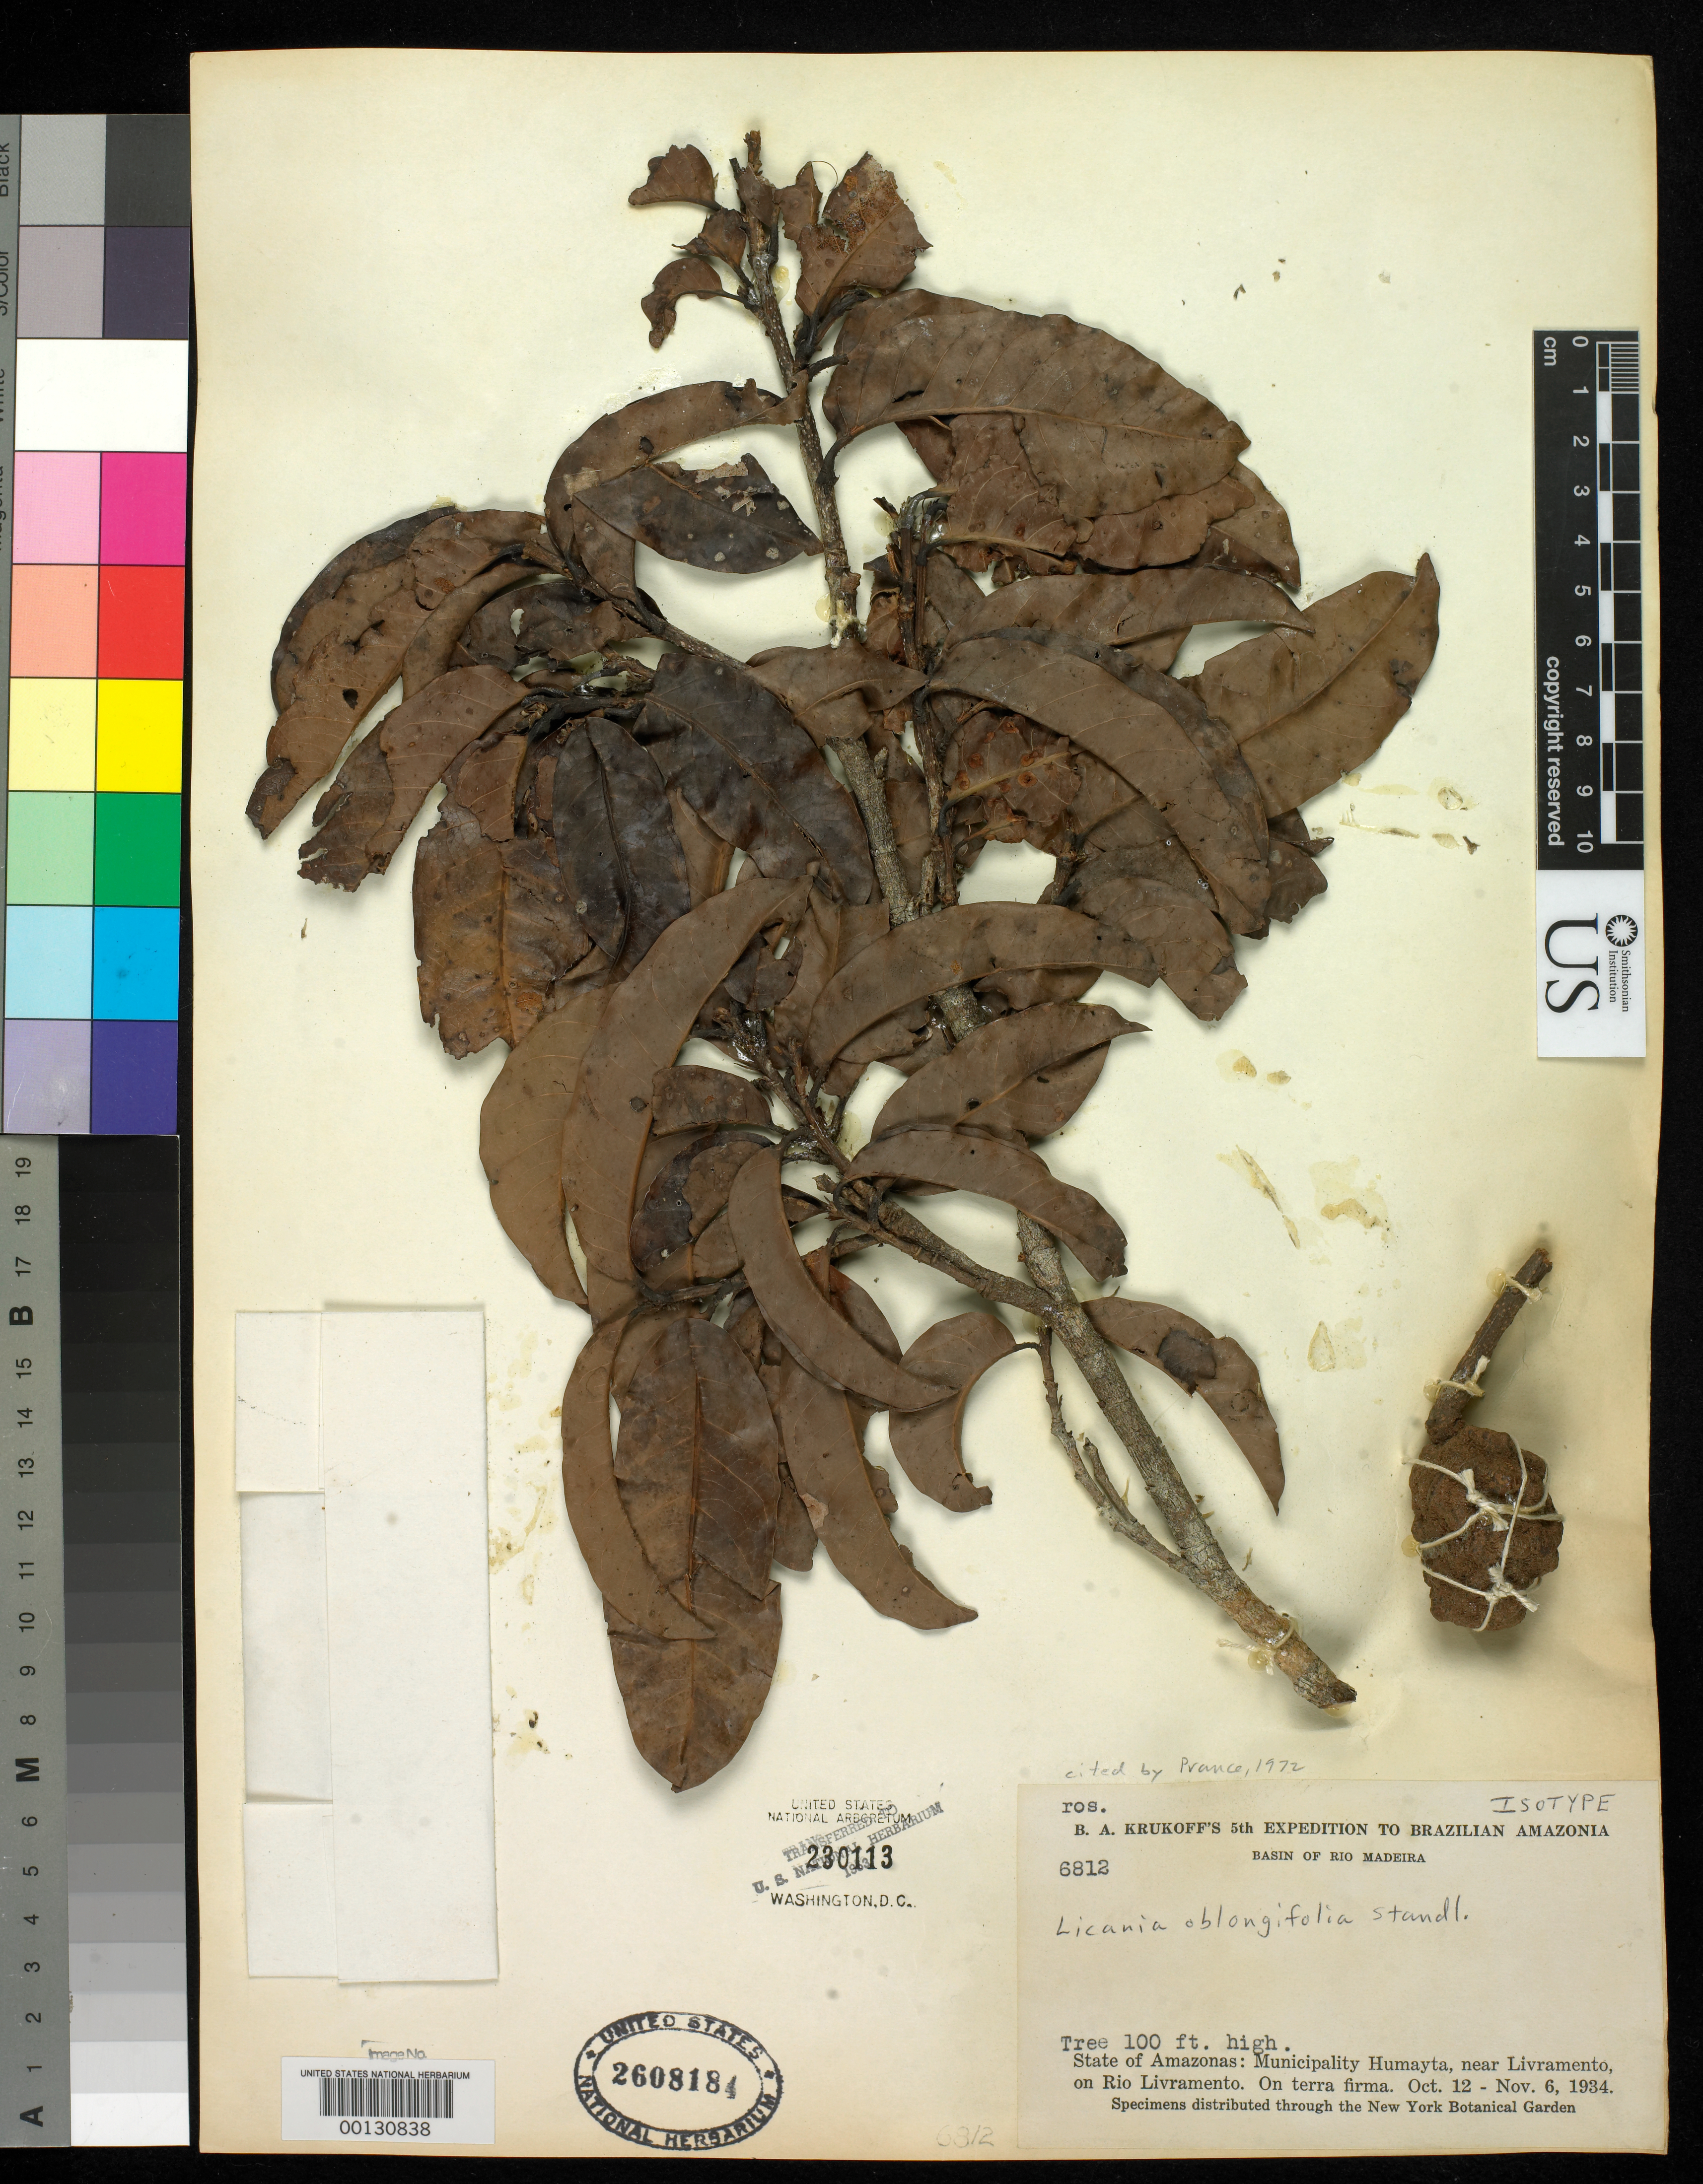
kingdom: Plantae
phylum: Tracheophyta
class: Magnoliopsida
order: Malpighiales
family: Chrysobalanaceae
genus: Licania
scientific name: Licania oblongifolia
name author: Standl.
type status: Isotype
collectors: B. A. Krukoff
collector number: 6812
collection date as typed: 12 Oct 1934 to 06 Nov 1934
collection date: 1934-10-12/1934-11-06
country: Brazil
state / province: Amazonas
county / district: Humaitá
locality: Near Livramento on Rio Livramento.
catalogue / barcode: US 2608184